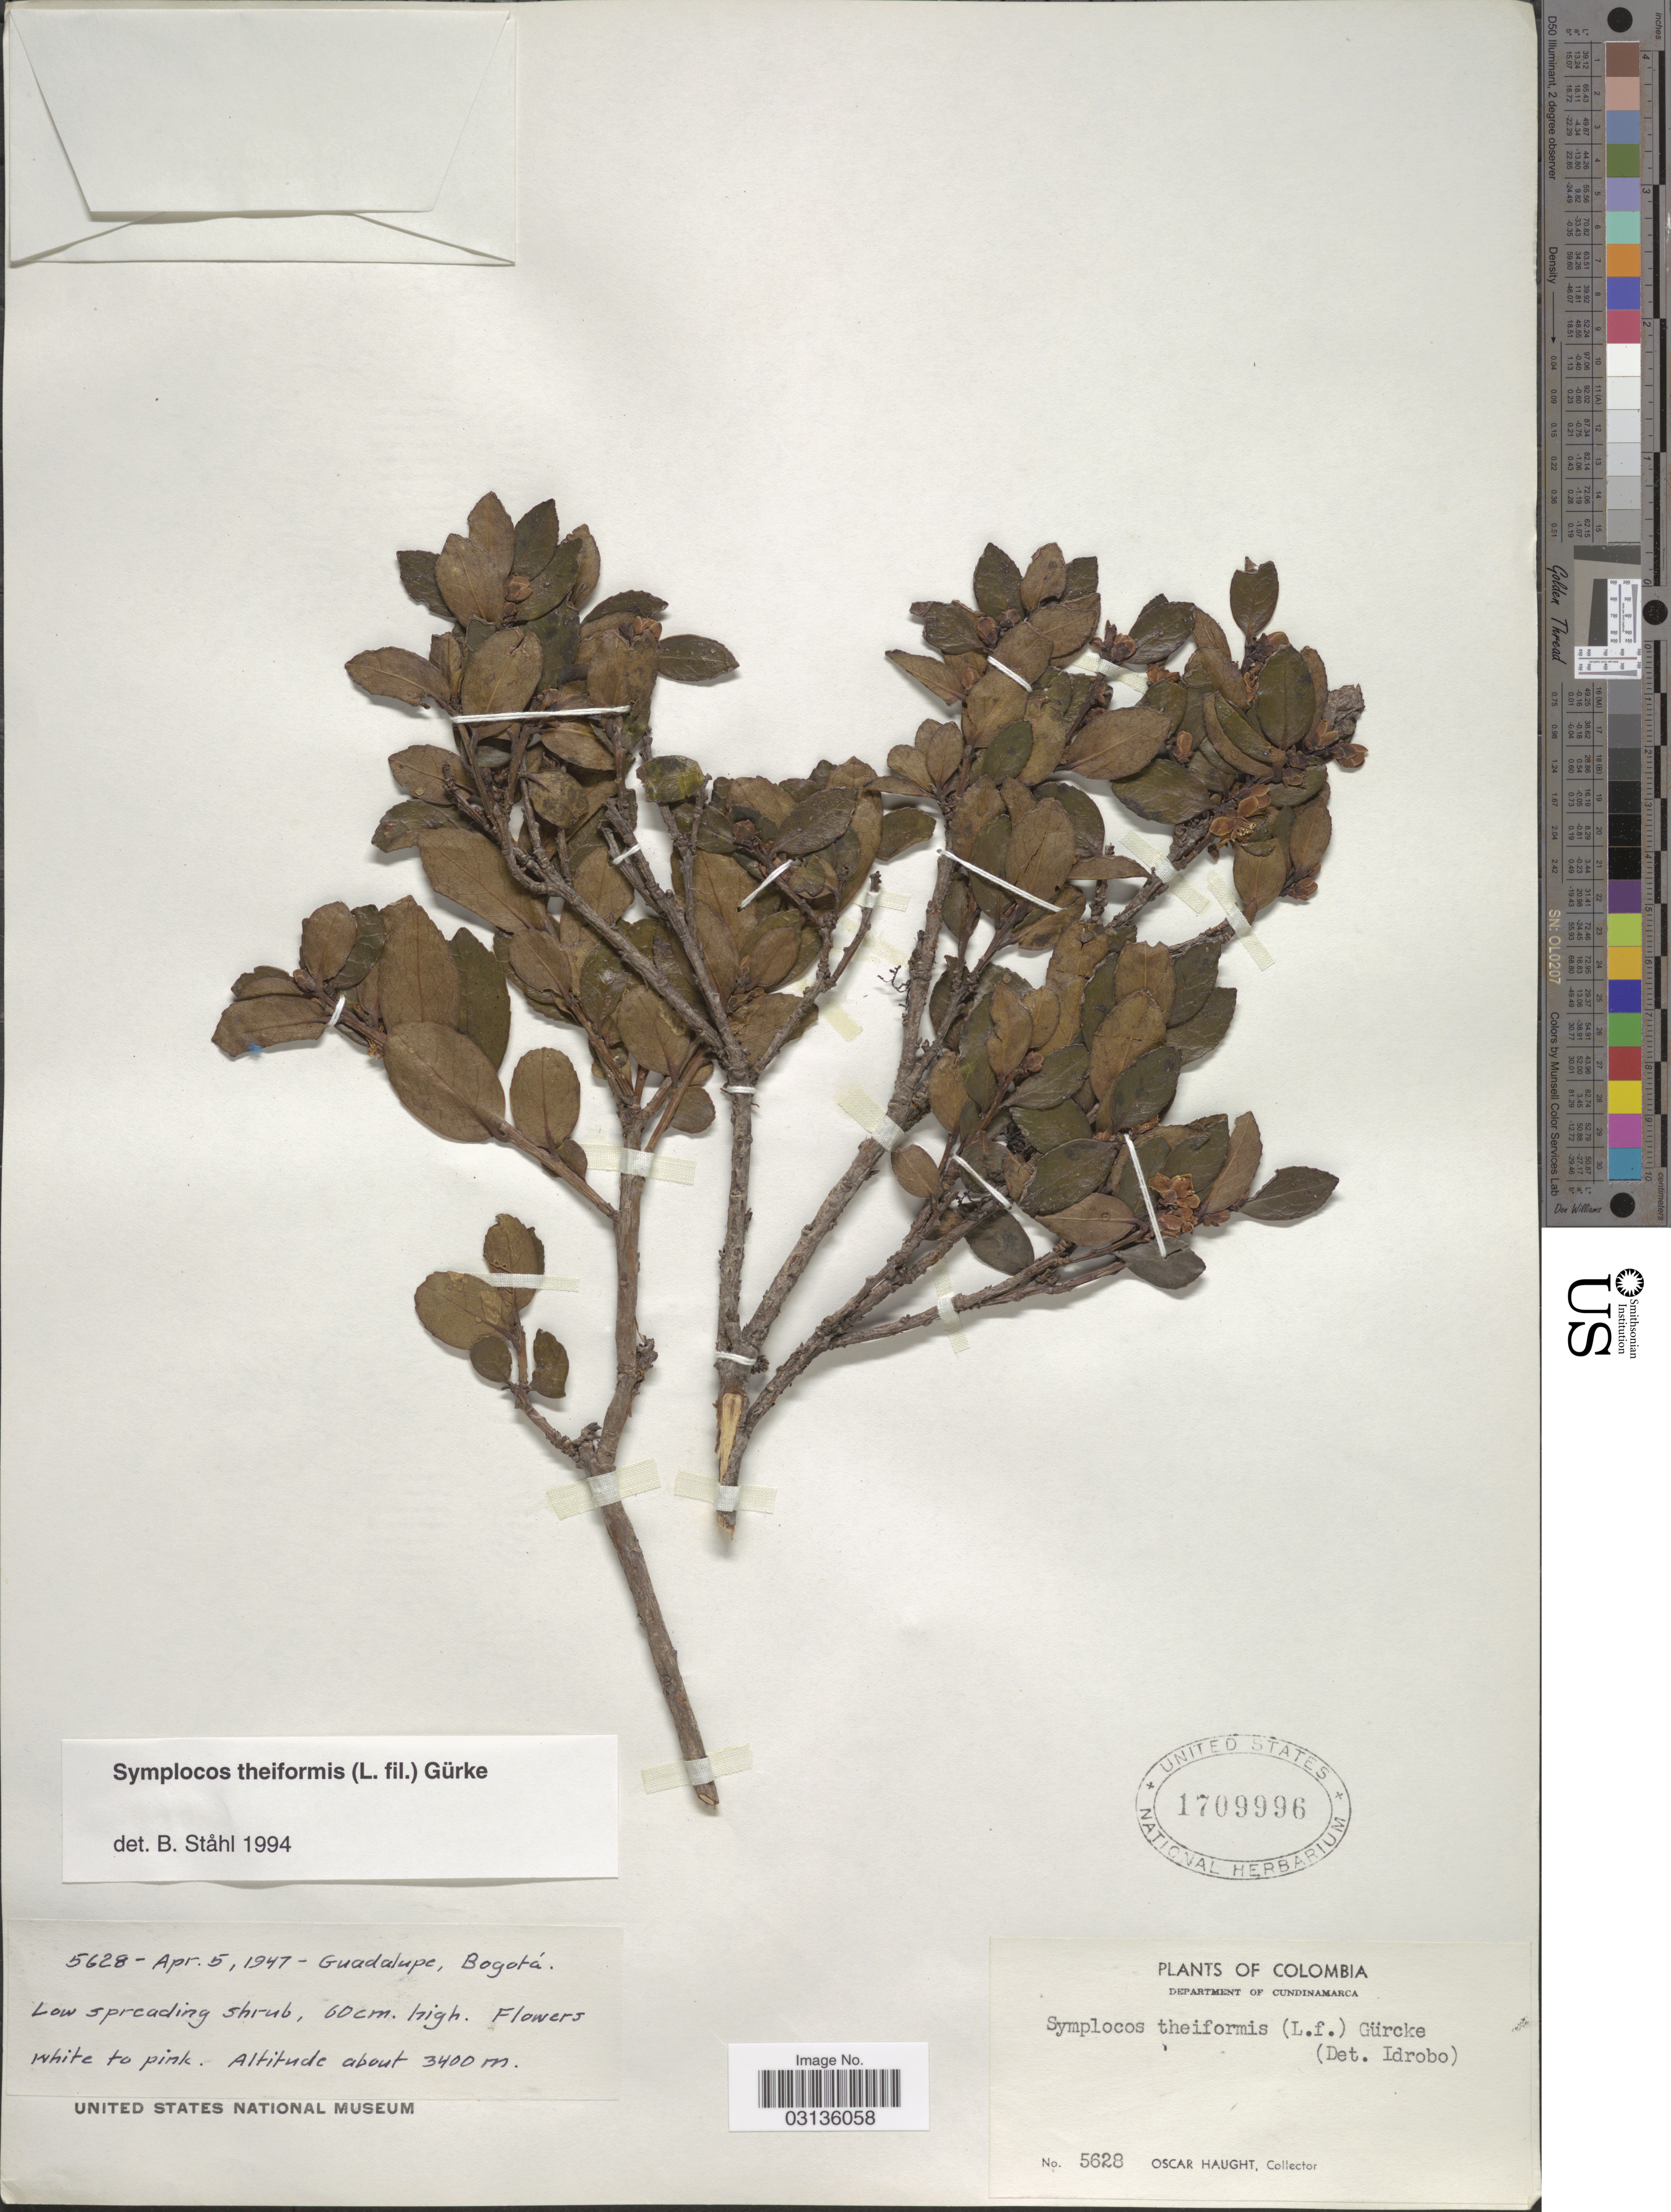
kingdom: Plantae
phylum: Tracheophyta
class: Magnoliopsida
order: Ericales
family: Symplocaceae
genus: Symplocos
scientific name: Symplocos theiformis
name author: (L. f.) Oken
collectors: O. L. Haught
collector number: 5628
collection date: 1947-04-05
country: Colombia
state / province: Cundinamarca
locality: Department of Cundinamarca. Guadalupe, Bogotá.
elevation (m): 3400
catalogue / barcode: US 1709996